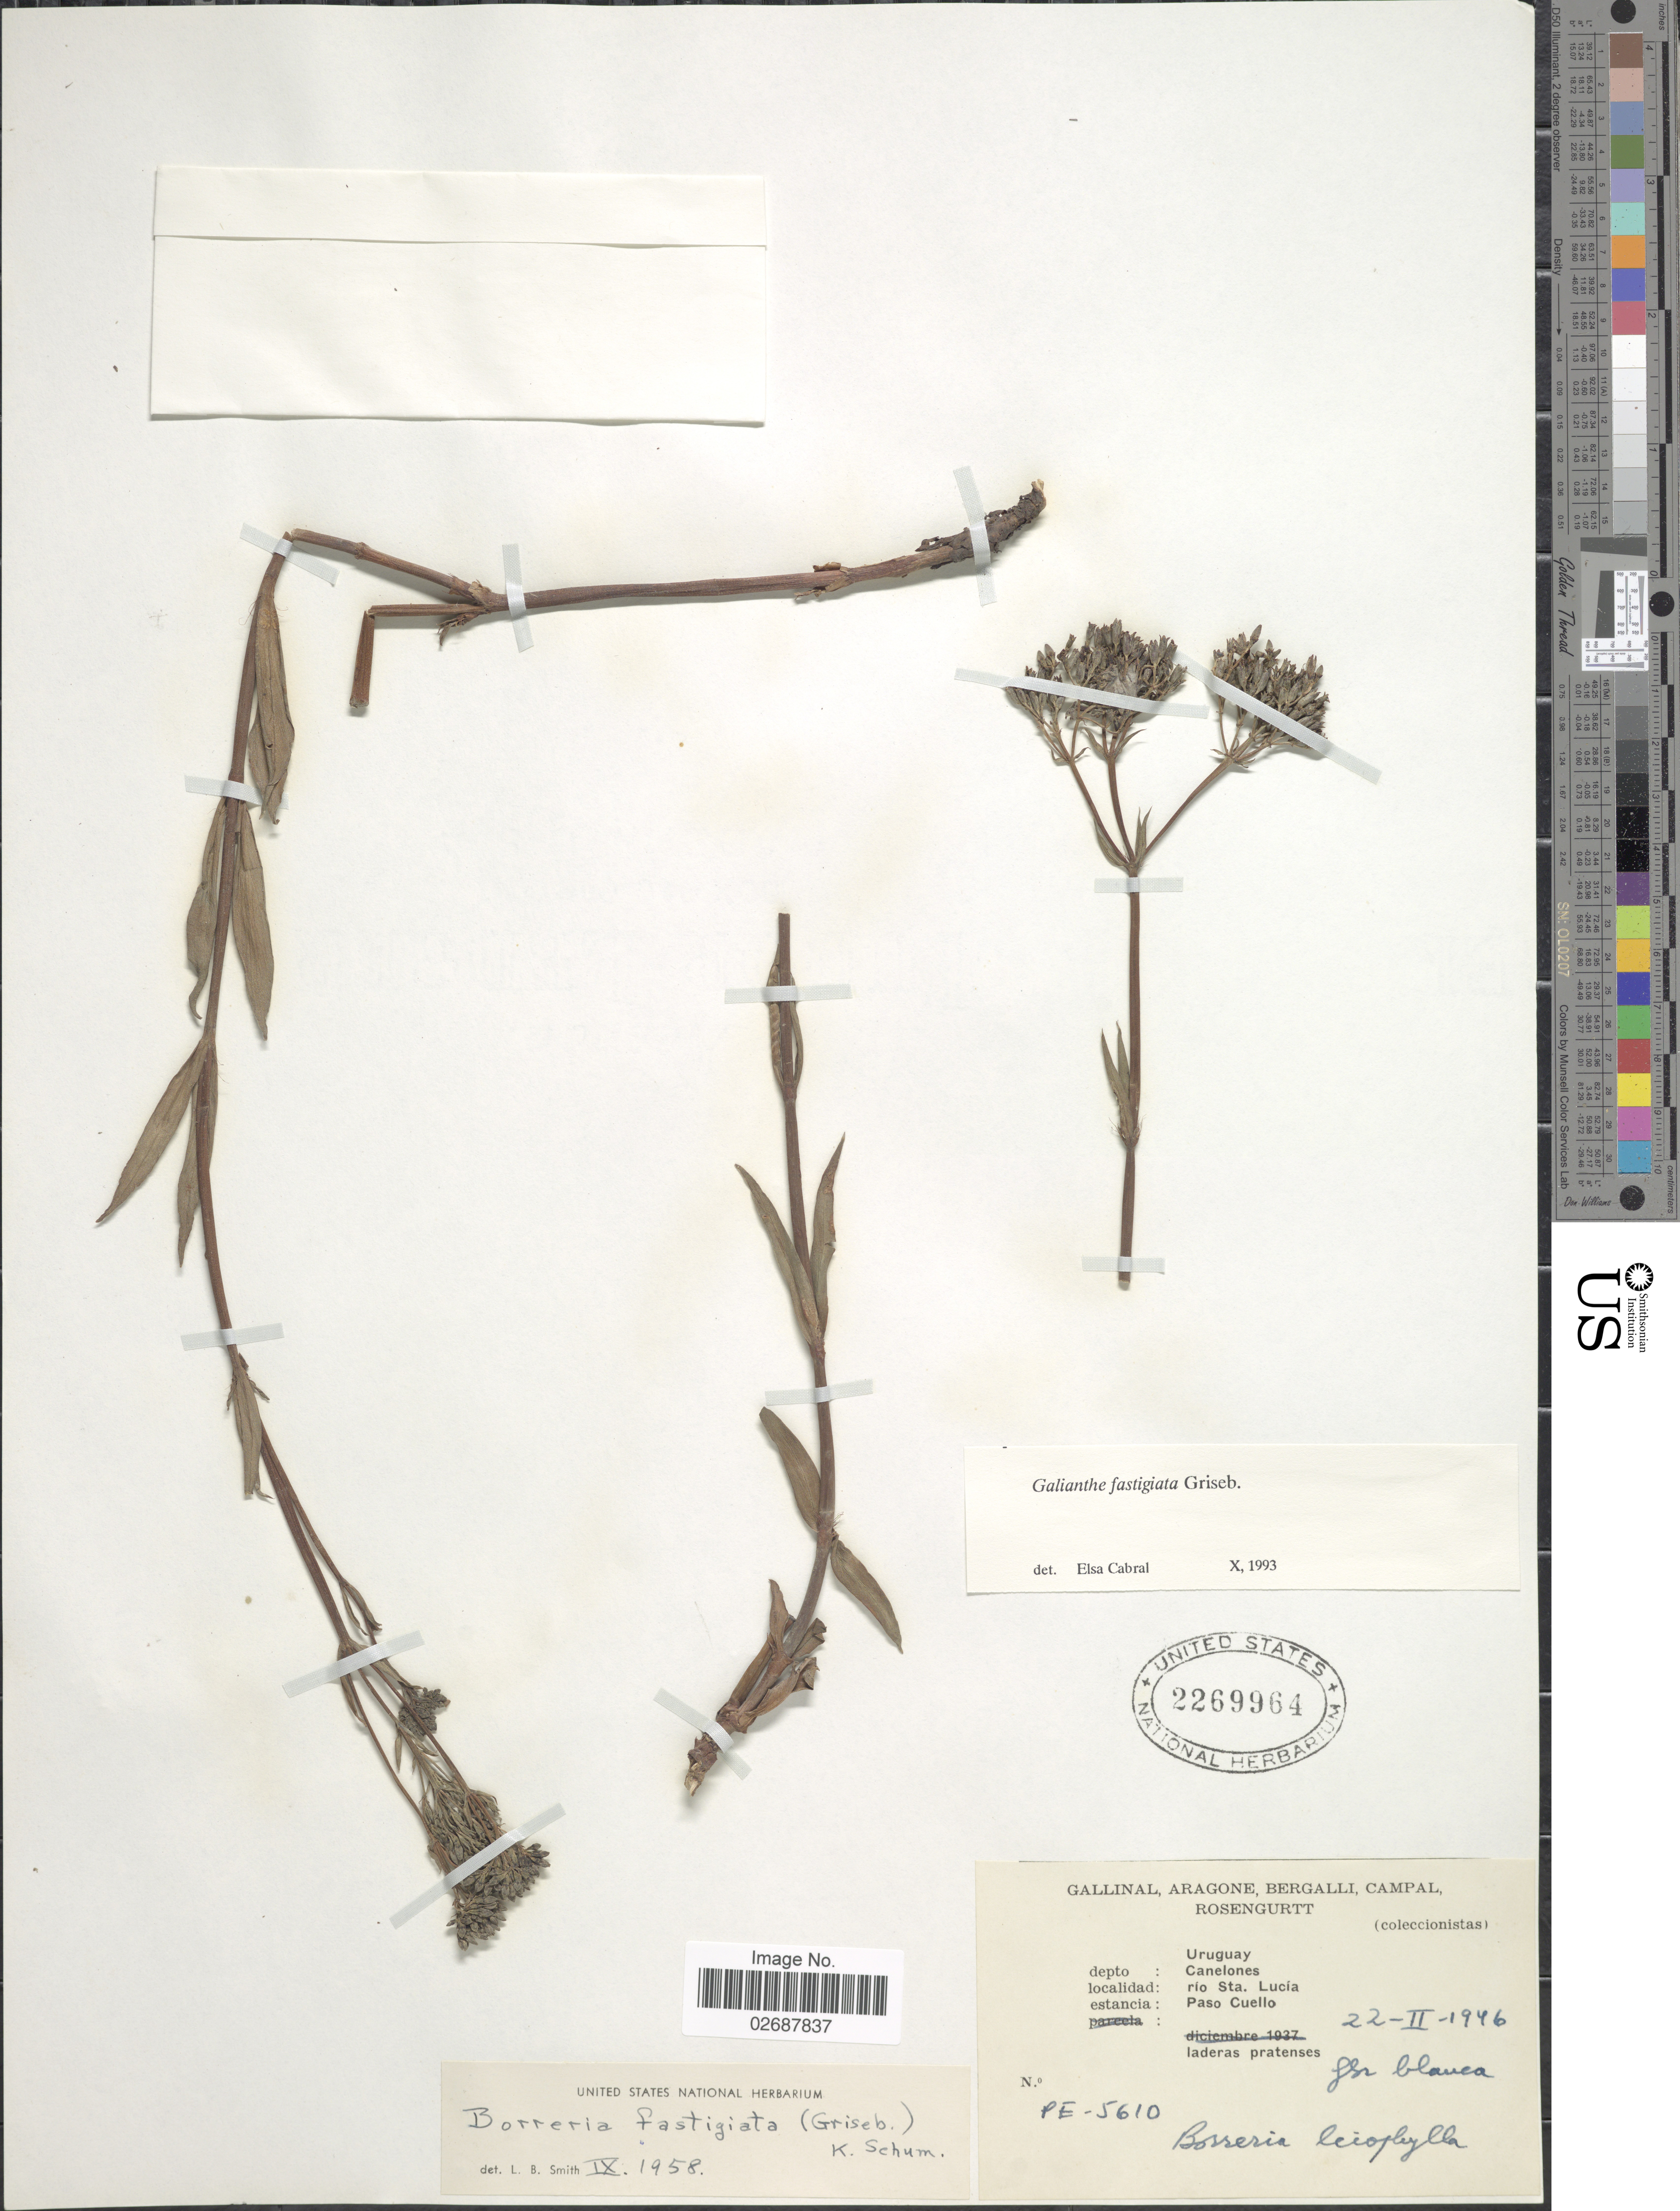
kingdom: Plantae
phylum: Tracheophyta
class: Magnoliopsida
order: Gentianales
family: Rubiaceae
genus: Galianthe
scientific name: Galianthe fastigiata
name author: Griseb.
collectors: -. Gallinal, -- Aragone, -- Bergalli, -- Campal & Rosengurtt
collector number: PE-5610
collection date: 1946-02-22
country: Uruguay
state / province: Canelones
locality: Rio Sta. Lucia. Estancia Paso Cuello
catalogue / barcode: US 2269964